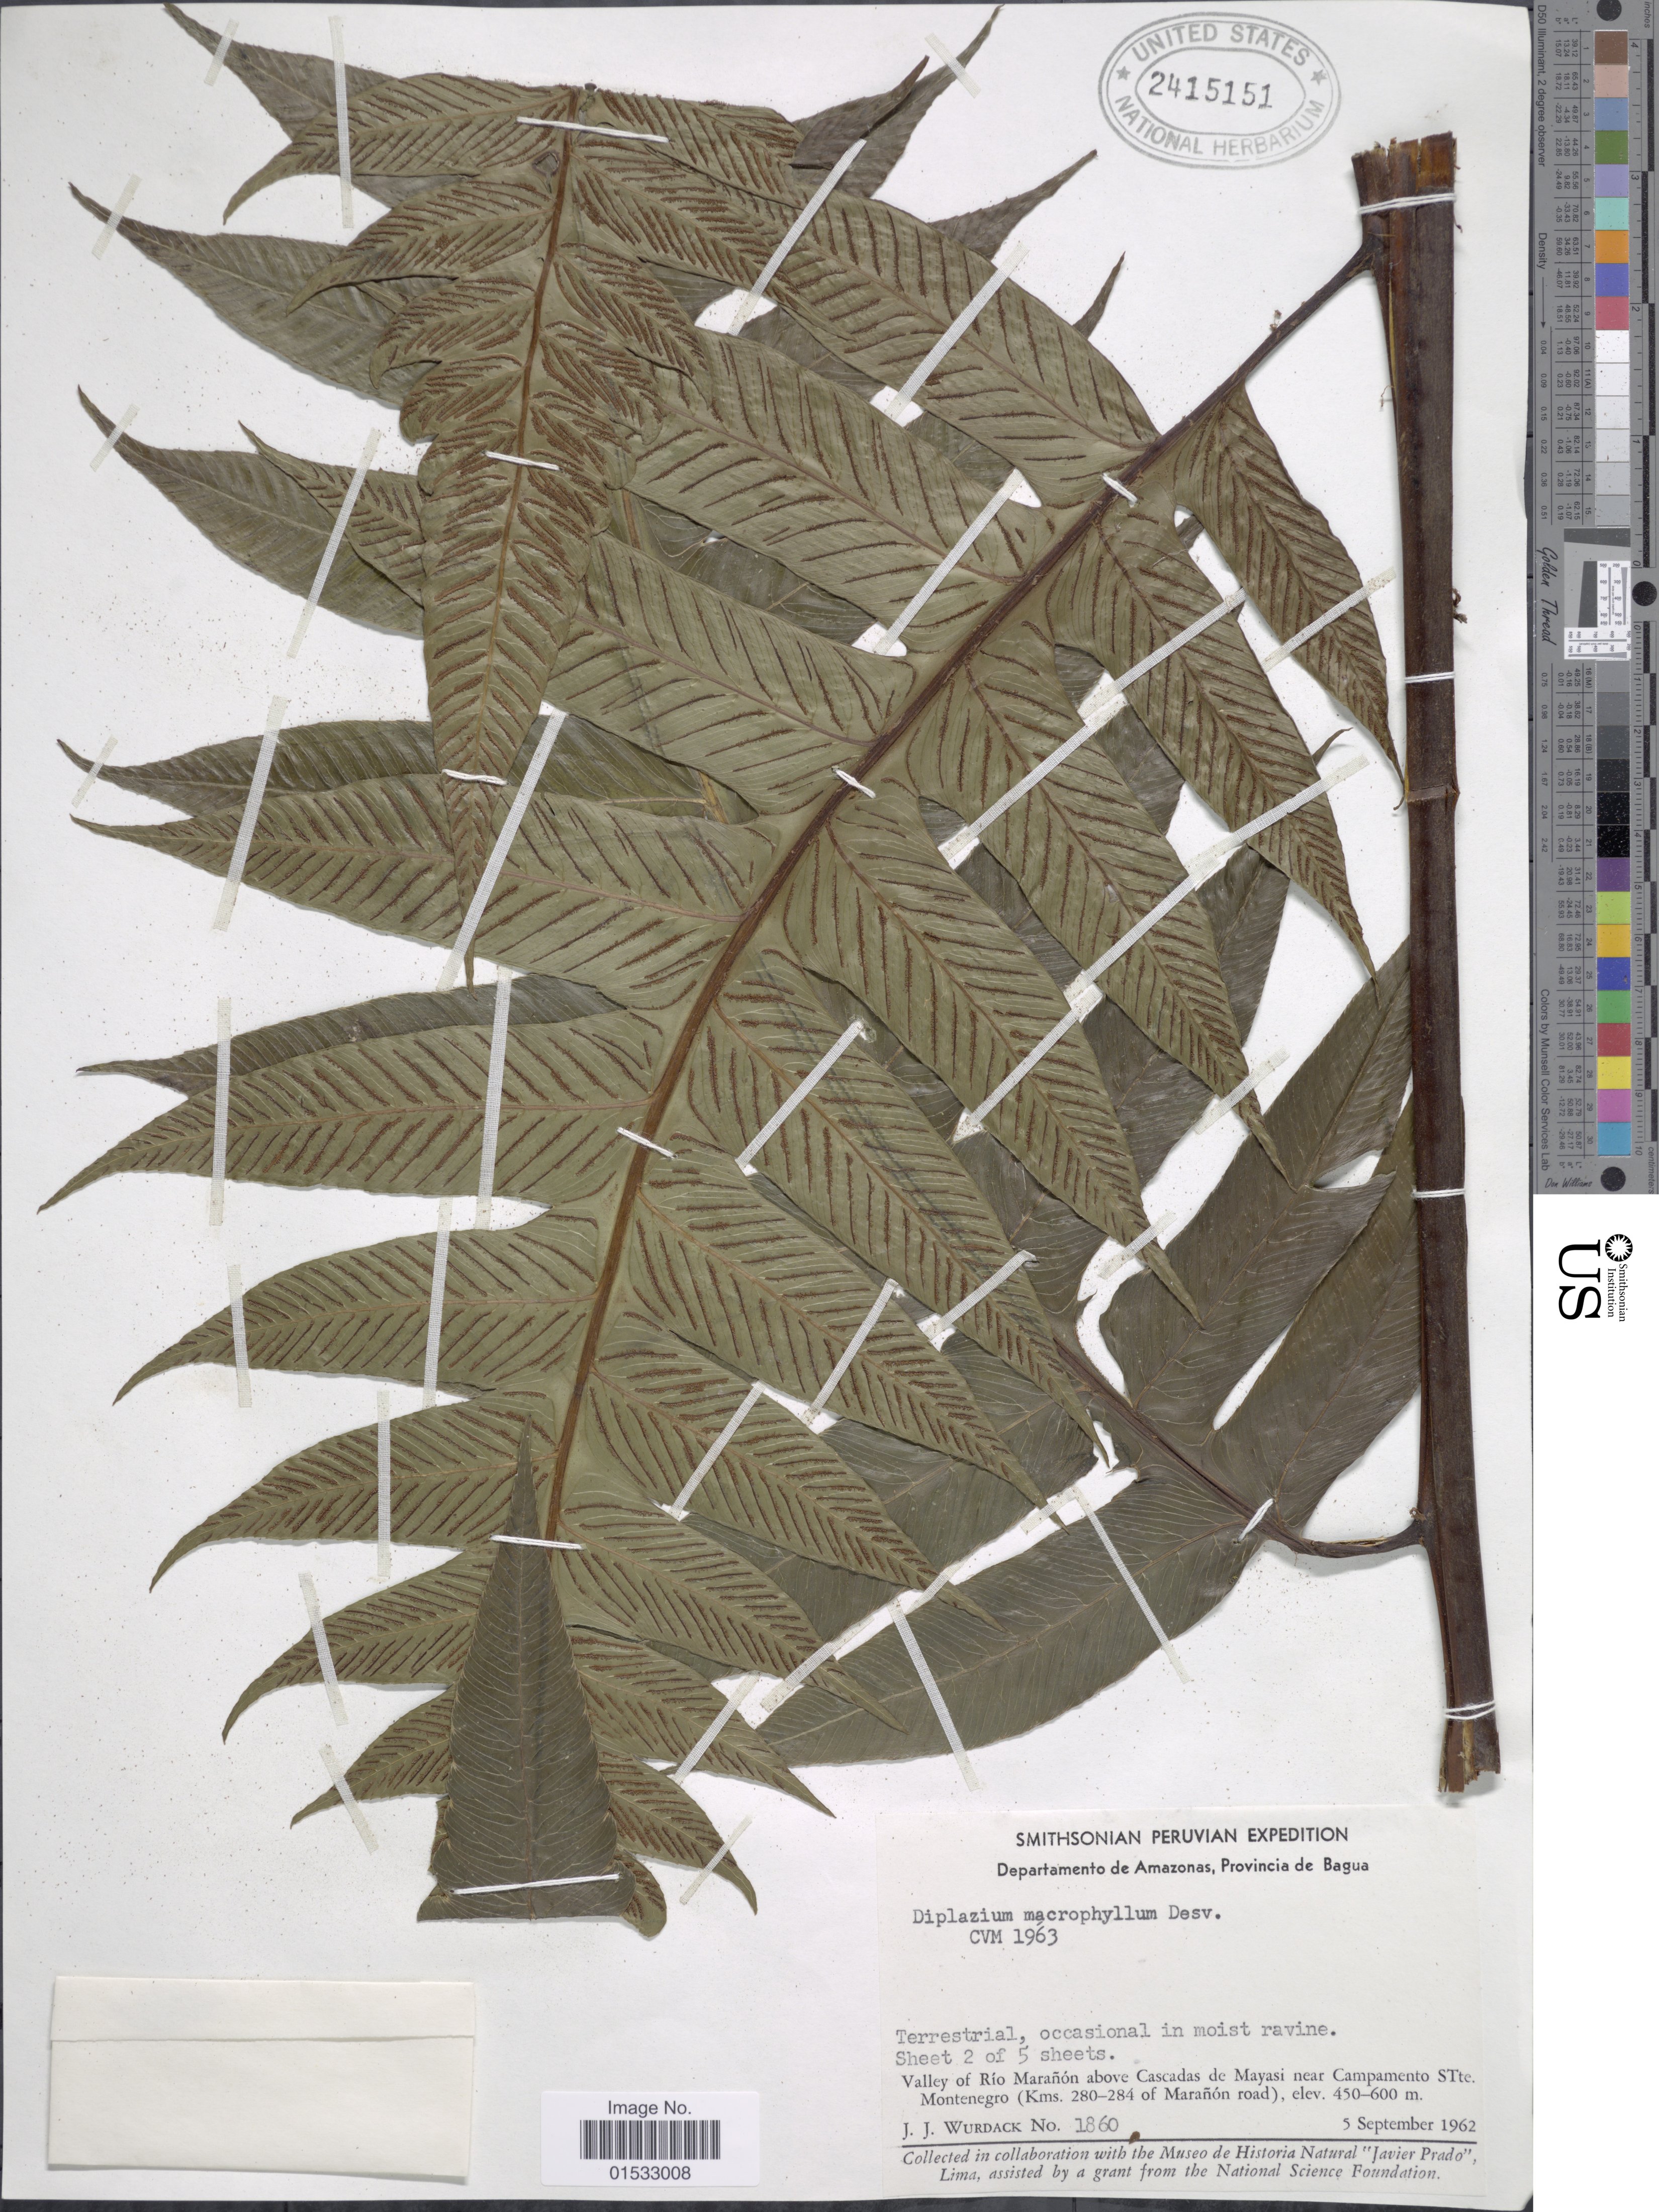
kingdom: Plantae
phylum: Tracheophyta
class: Polypodiopsida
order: Polypodiales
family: Athyriaceae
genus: Diplazium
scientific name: Diplazium macrophyllum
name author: Desv.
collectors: J. J. Wurdack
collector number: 1860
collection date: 1962-09-05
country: Peru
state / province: Amazonas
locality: Provincia de Bagua, valley of Río Marañón above Cascadas de Mayasi near Campamento STte. Montenegro (Kms. 280-284 of Marañón road)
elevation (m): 450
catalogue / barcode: US 2415151